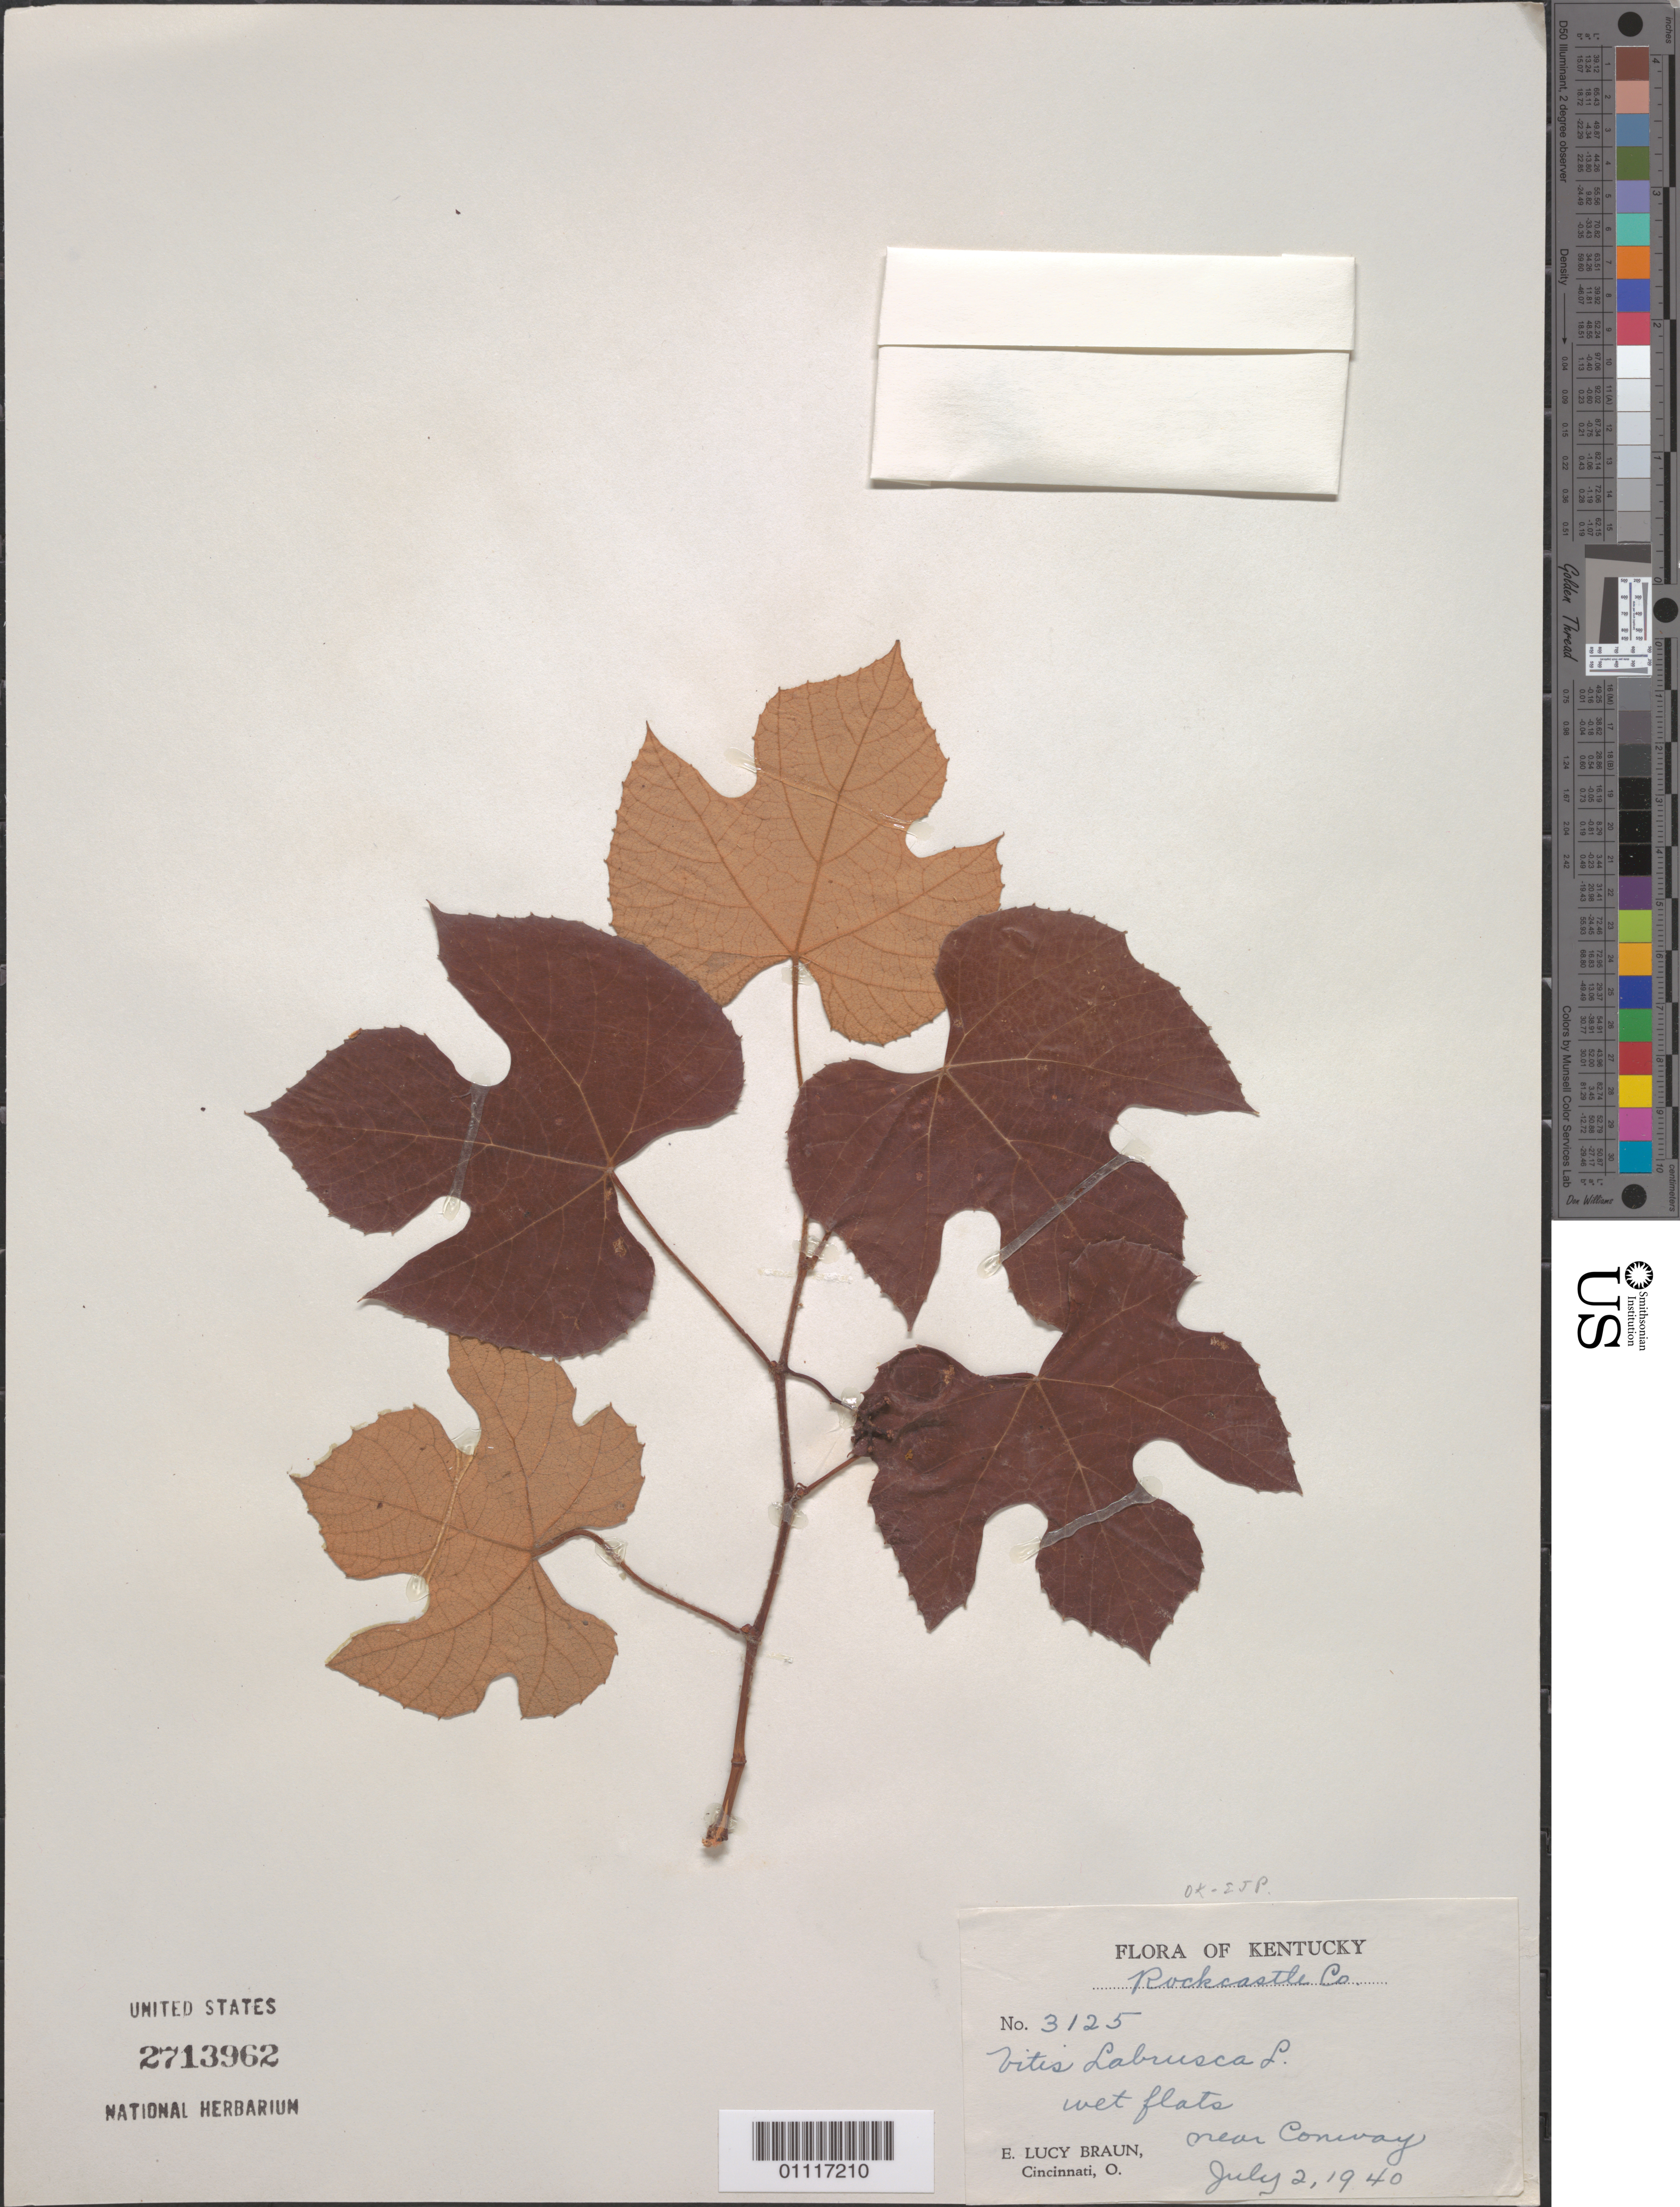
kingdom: Plantae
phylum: Tracheophyta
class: Magnoliopsida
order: Vitales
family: Vitaceae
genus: Vitis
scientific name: Vitis labrusca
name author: L.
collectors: E. L. Braun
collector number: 3125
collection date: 1940-07-02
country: United States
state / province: Kentucky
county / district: Rockcastle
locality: wet flate, near Conway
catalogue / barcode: US 2713962